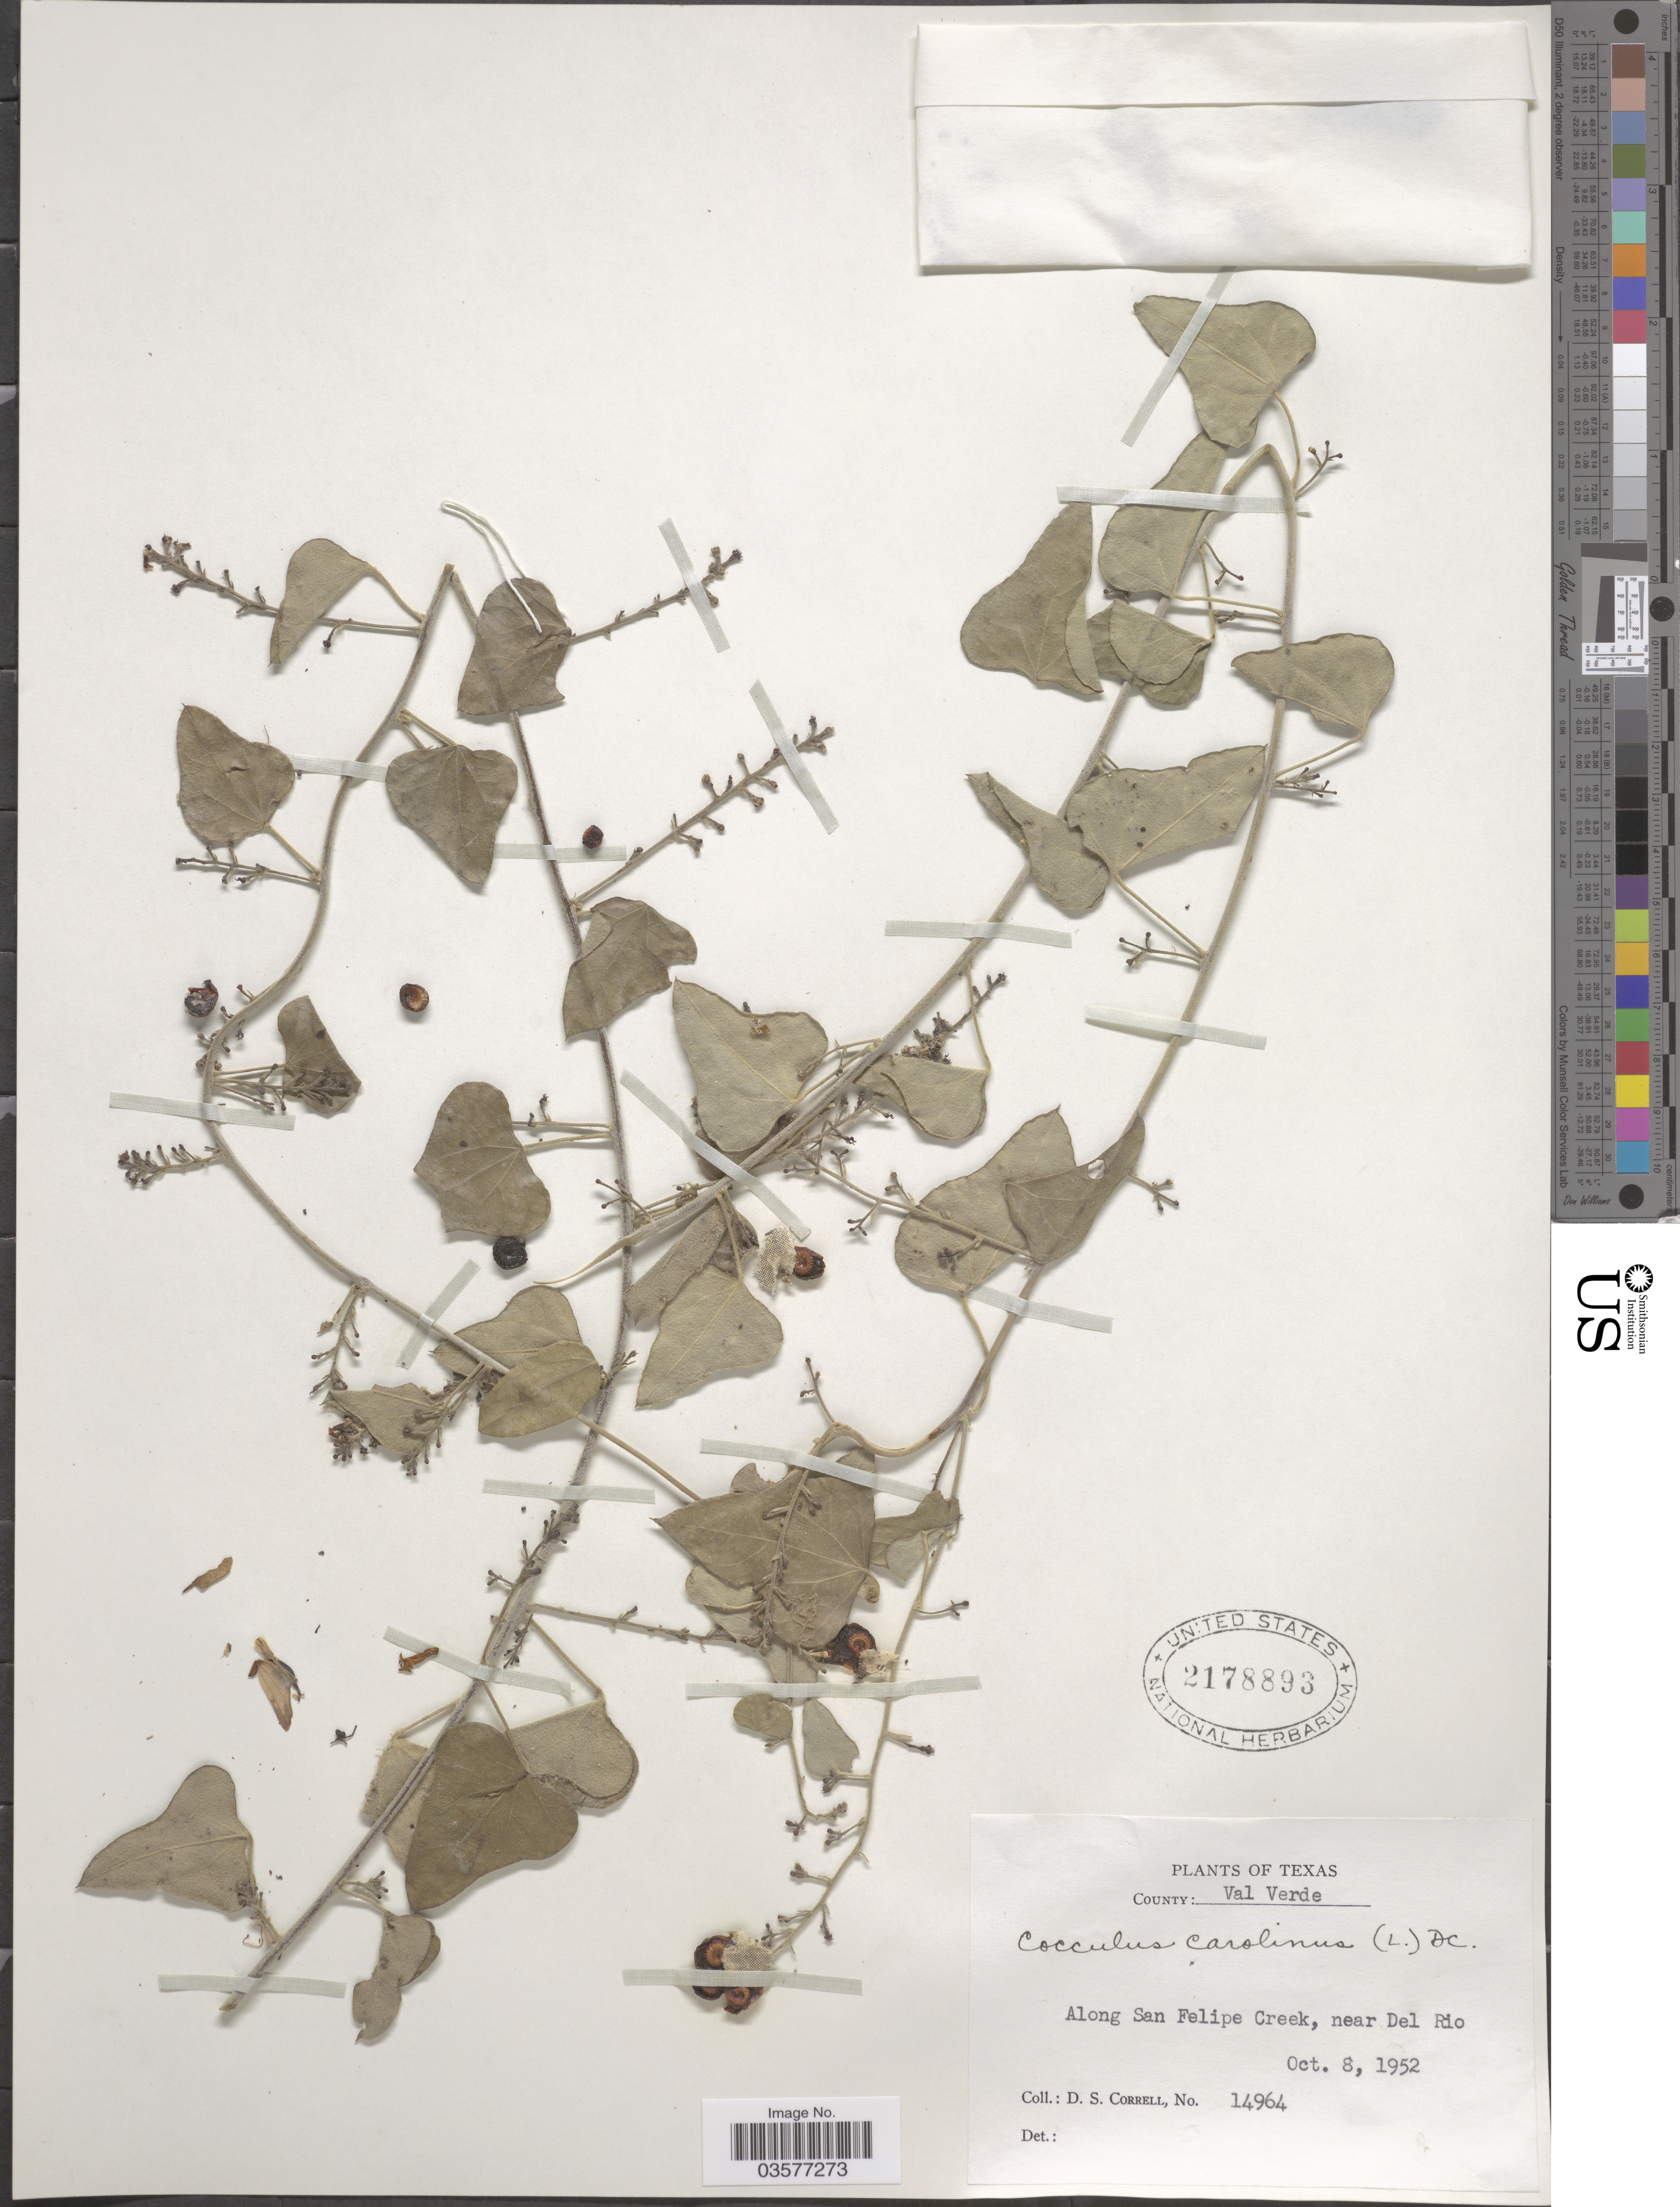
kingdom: Plantae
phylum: Tracheophyta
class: Magnoliopsida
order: Ranunculales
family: Menispermaceae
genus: Cocculus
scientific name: Cocculus carolinus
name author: (L.) DC.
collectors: D. S. Correll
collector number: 14964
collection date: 1952-10-08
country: United States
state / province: Texas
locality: County: Val Verde, Along San Felipe Creek, near Del Rio.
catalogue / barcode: US 2178893